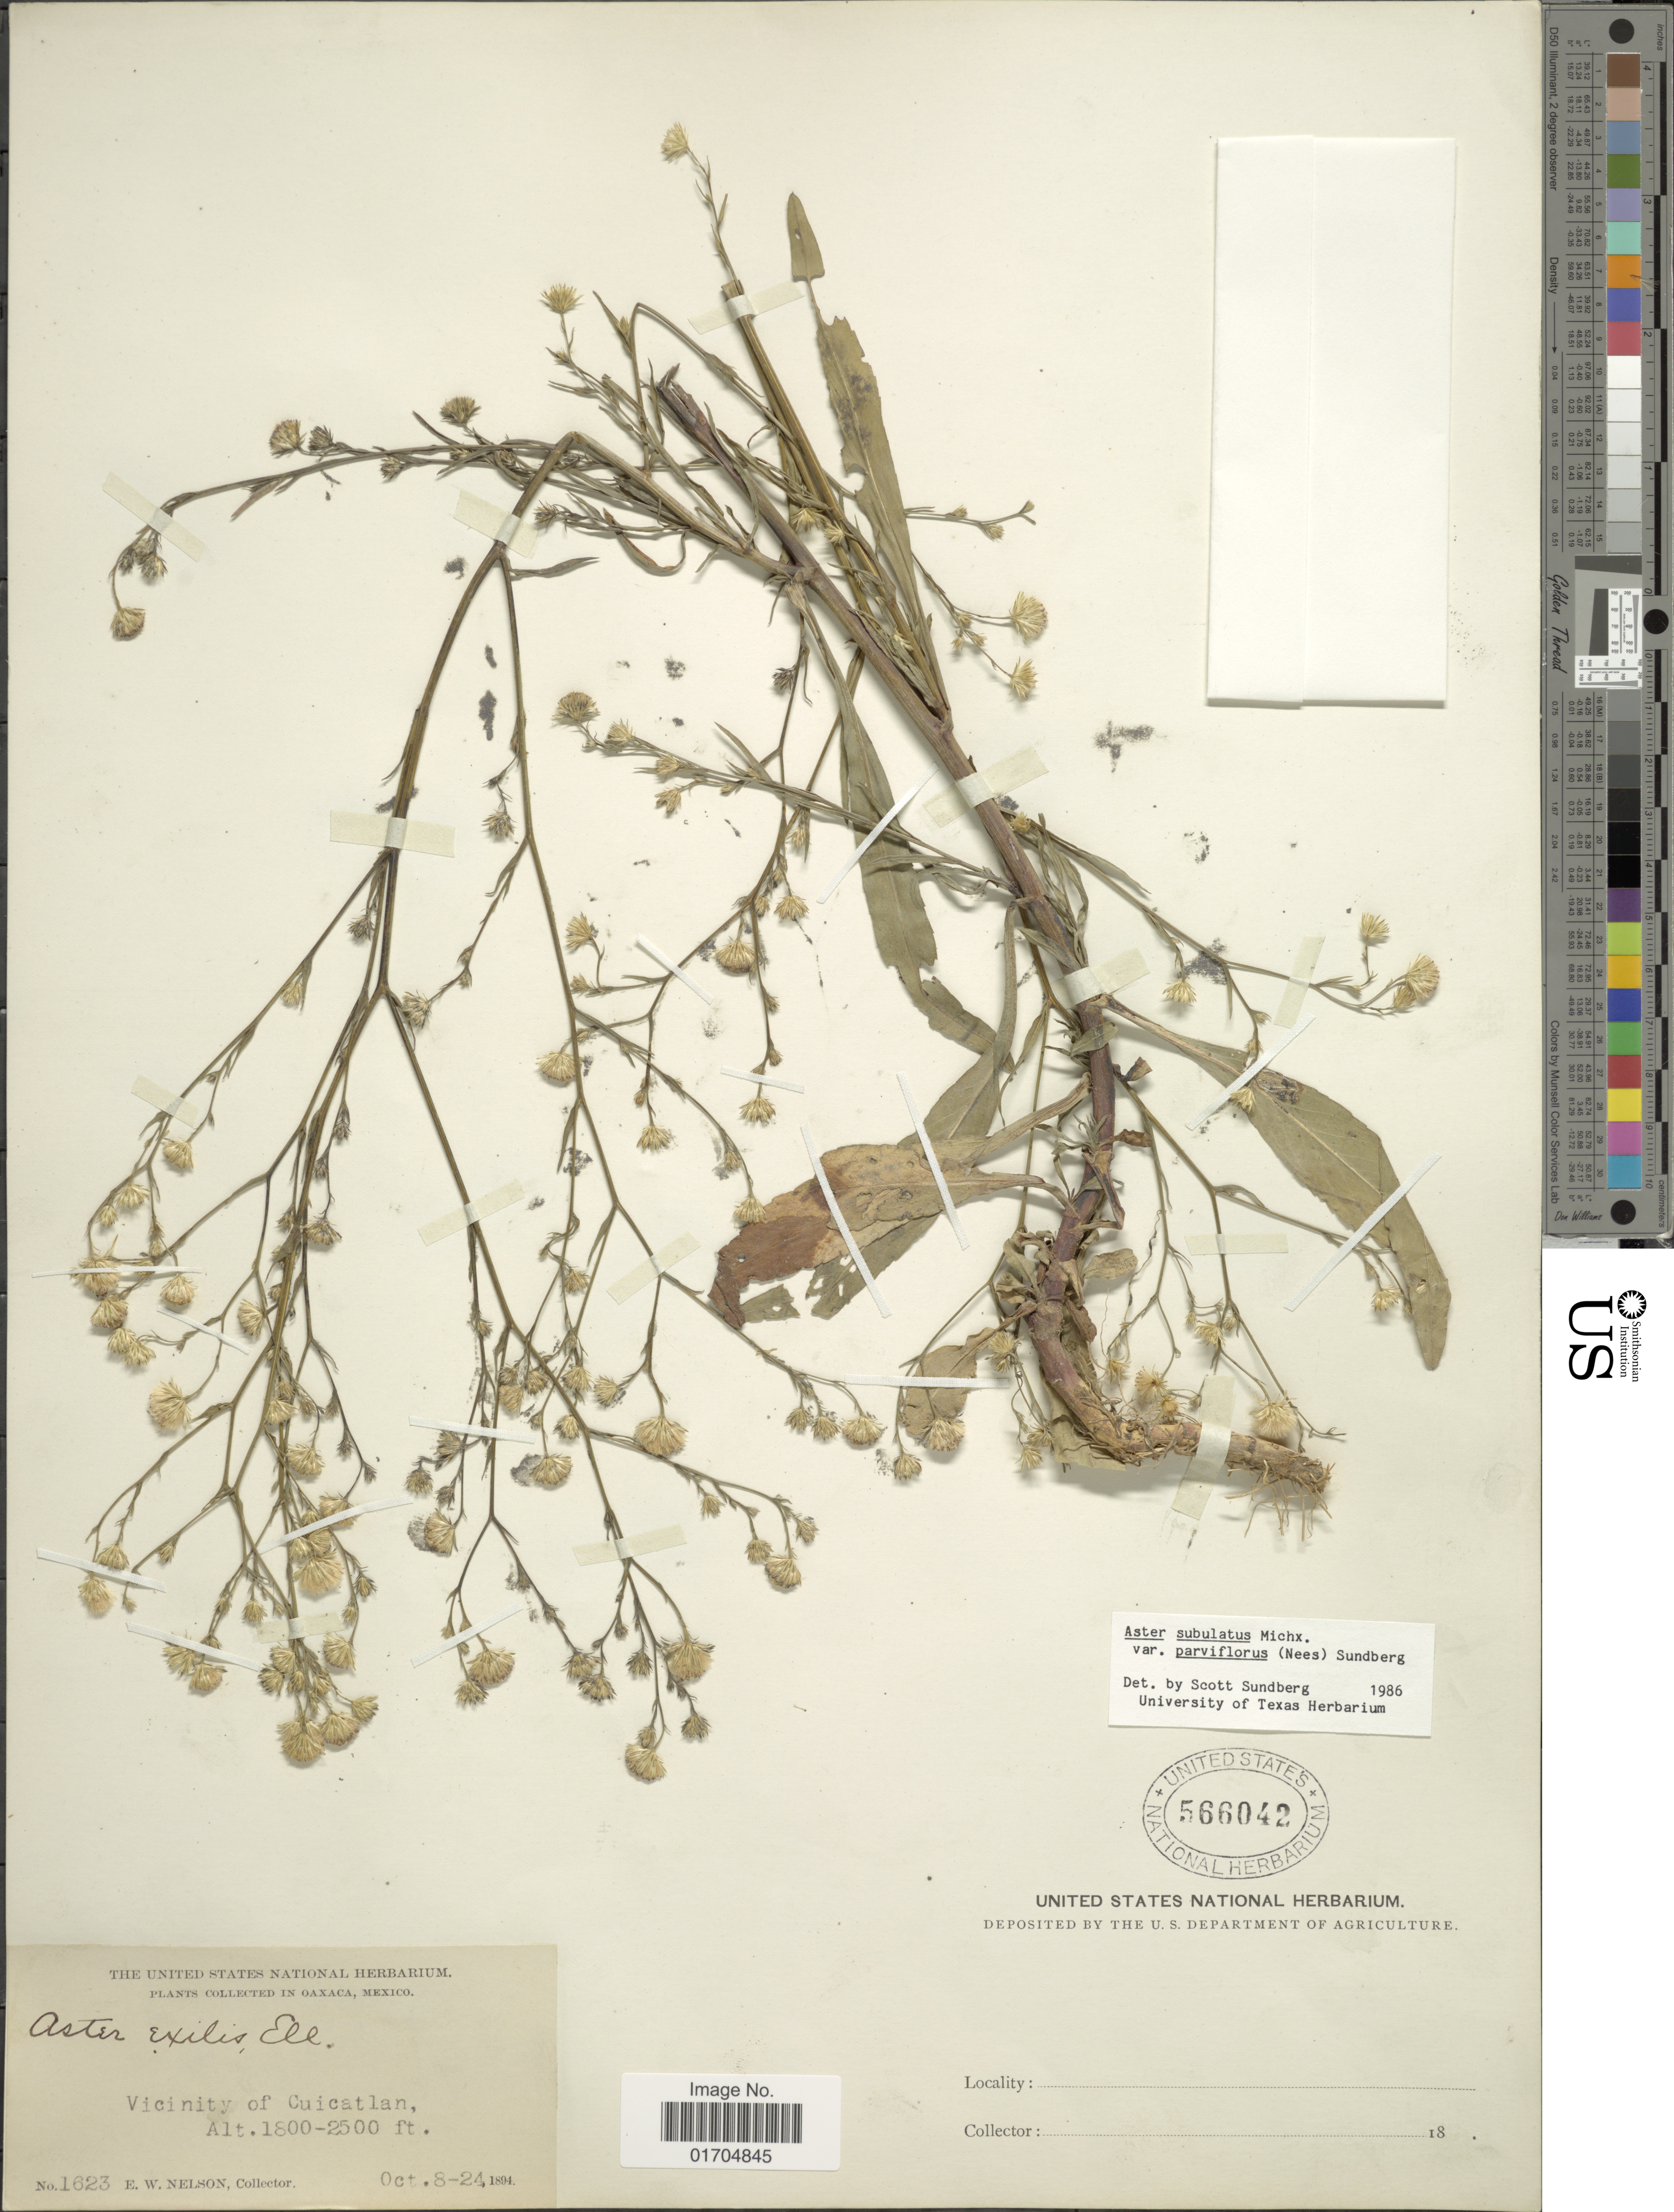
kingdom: Plantae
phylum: Tracheophyta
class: Magnoliopsida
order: Asterales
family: Asteraceae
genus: Symphyotrichum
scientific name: Symphyotrichum subulatum var. parviflorum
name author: (Nees) S.D. Sundb.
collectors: E. W. Nelson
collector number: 1623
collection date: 1894-10-08/1894-10-24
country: Mexico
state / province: Oaxaca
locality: Vicinity of Cuicatlan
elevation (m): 549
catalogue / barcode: US 566042